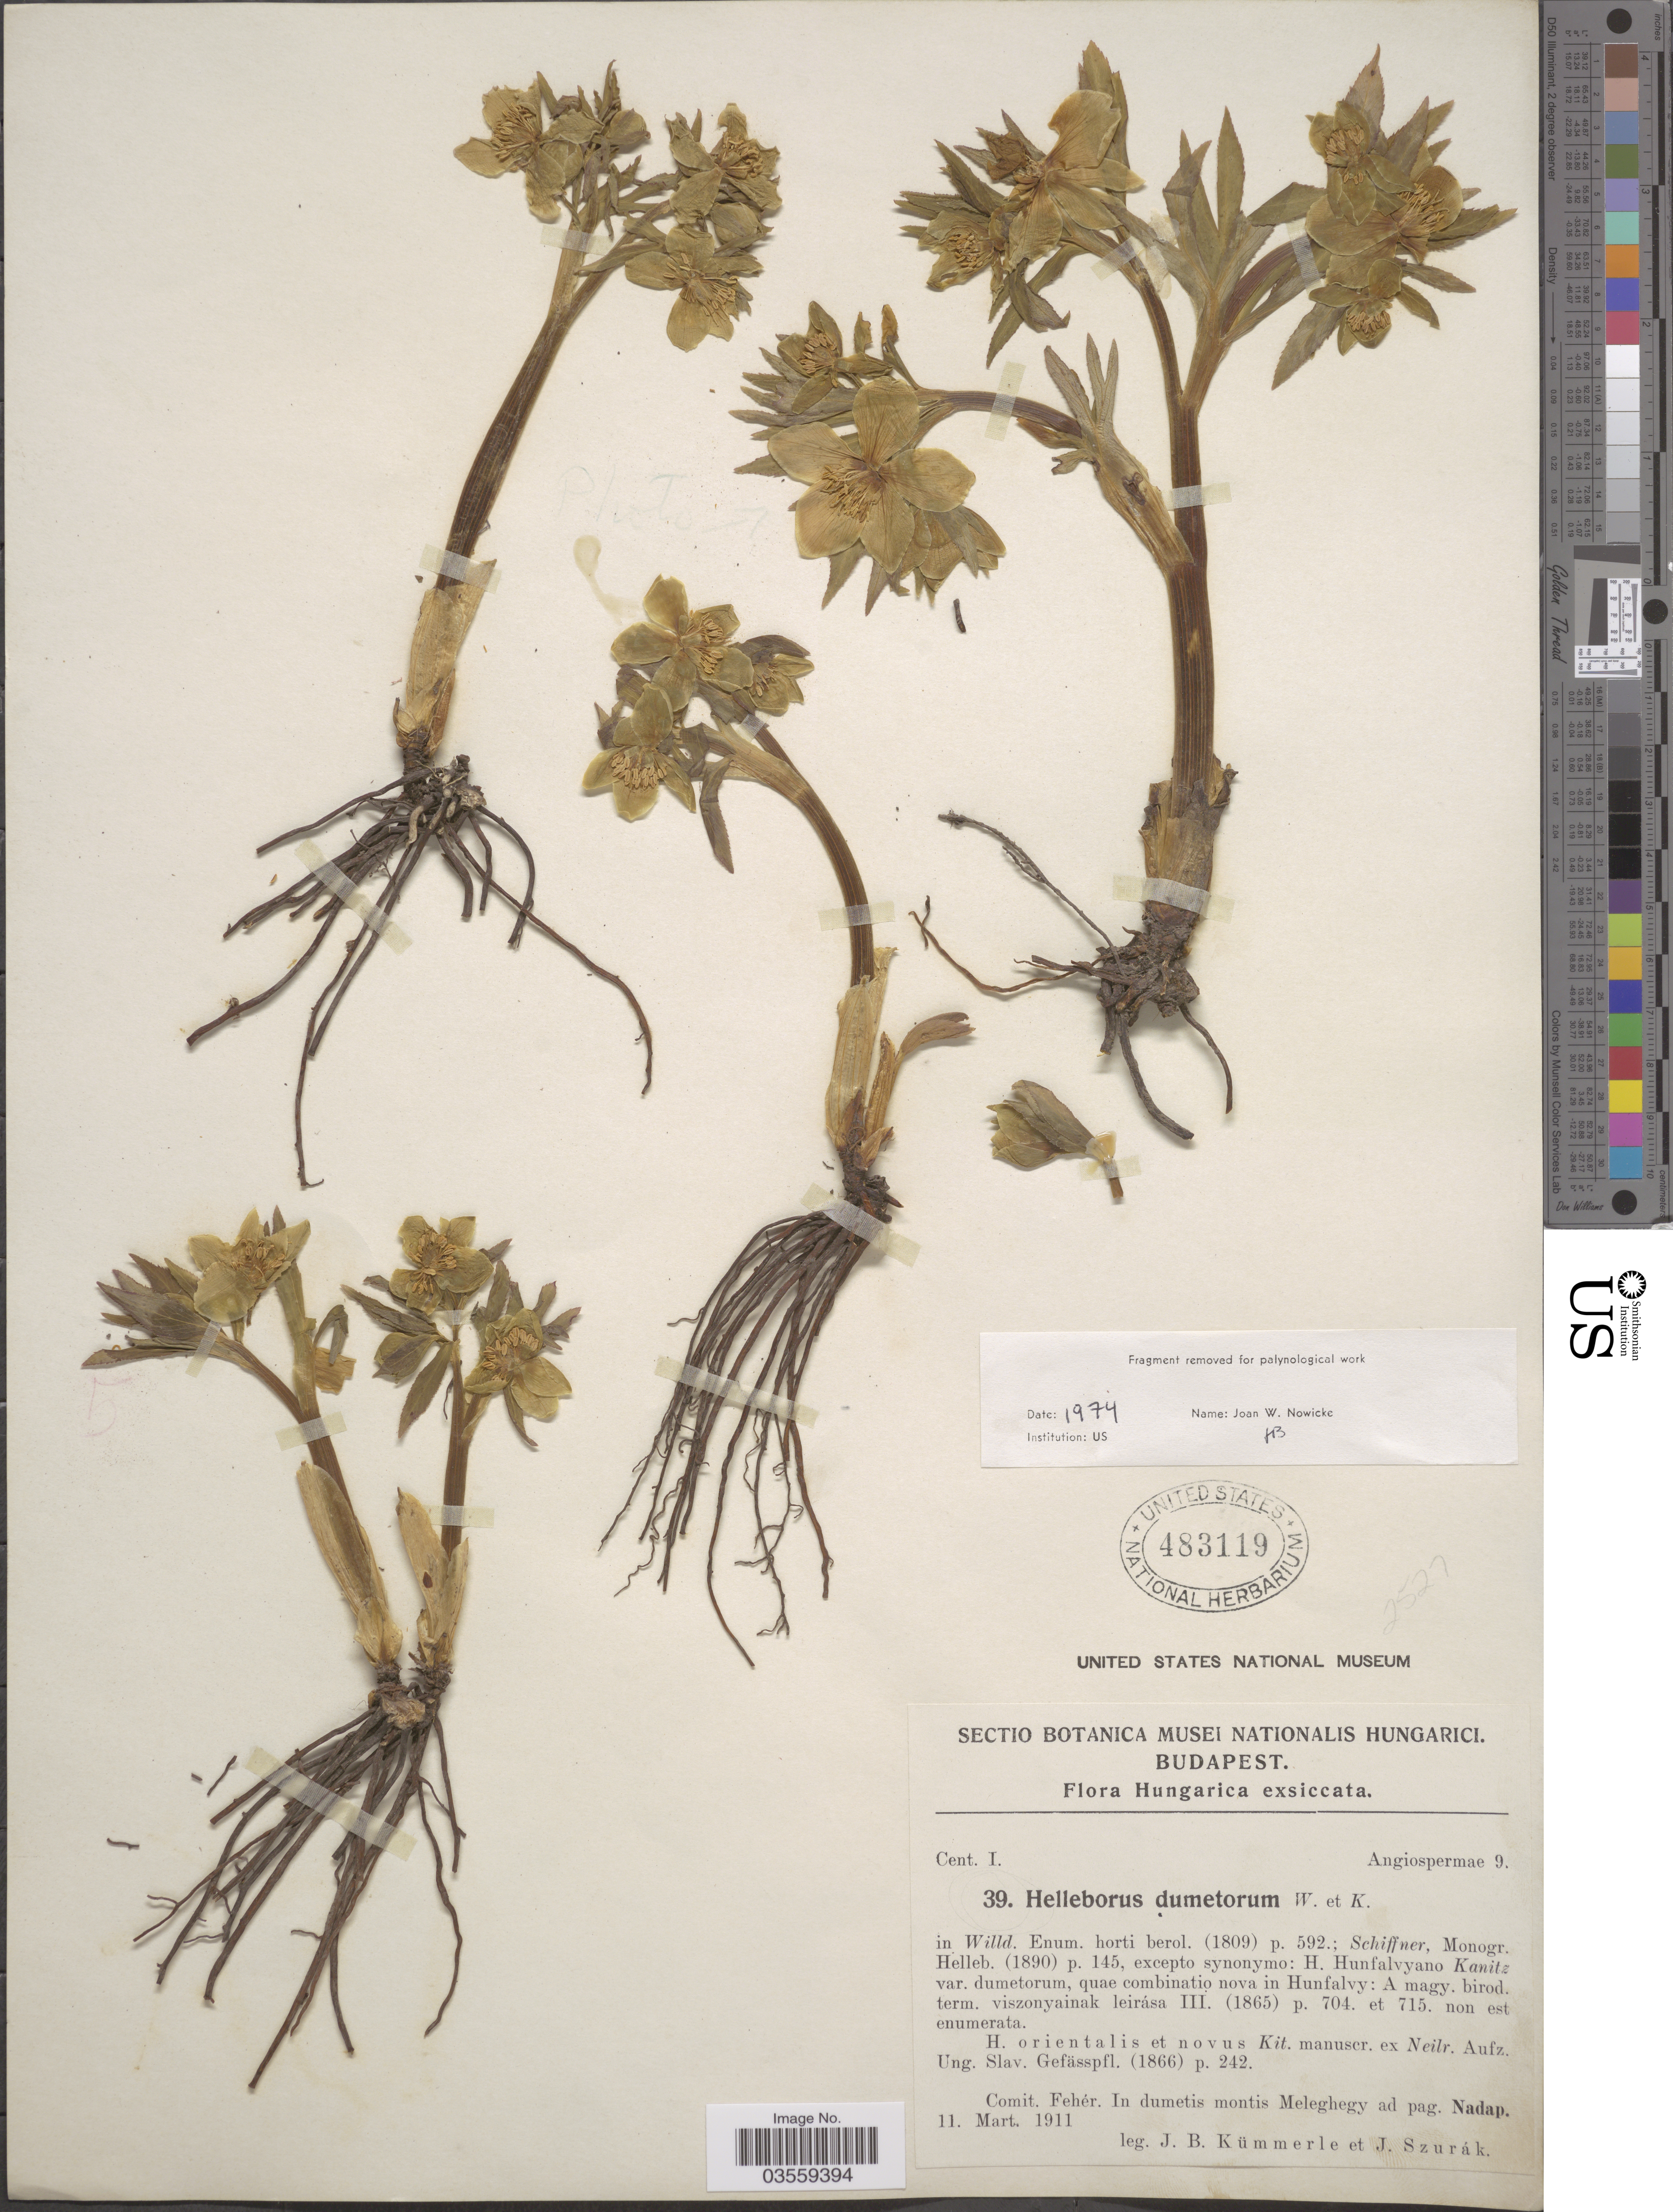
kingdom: Plantae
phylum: Tracheophyta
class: Magnoliopsida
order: Ranunculales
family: Ranunculaceae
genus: Helleborus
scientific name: Helleborus dumetorum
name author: Waldst. & Kit. ex Willd.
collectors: J. Kummerle & J. Szurak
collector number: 39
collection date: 1911-03-11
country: Hungary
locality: Comit. Fehér. In dumetis montis Meleghegy ad pag. Nadap.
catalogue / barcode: US 483119